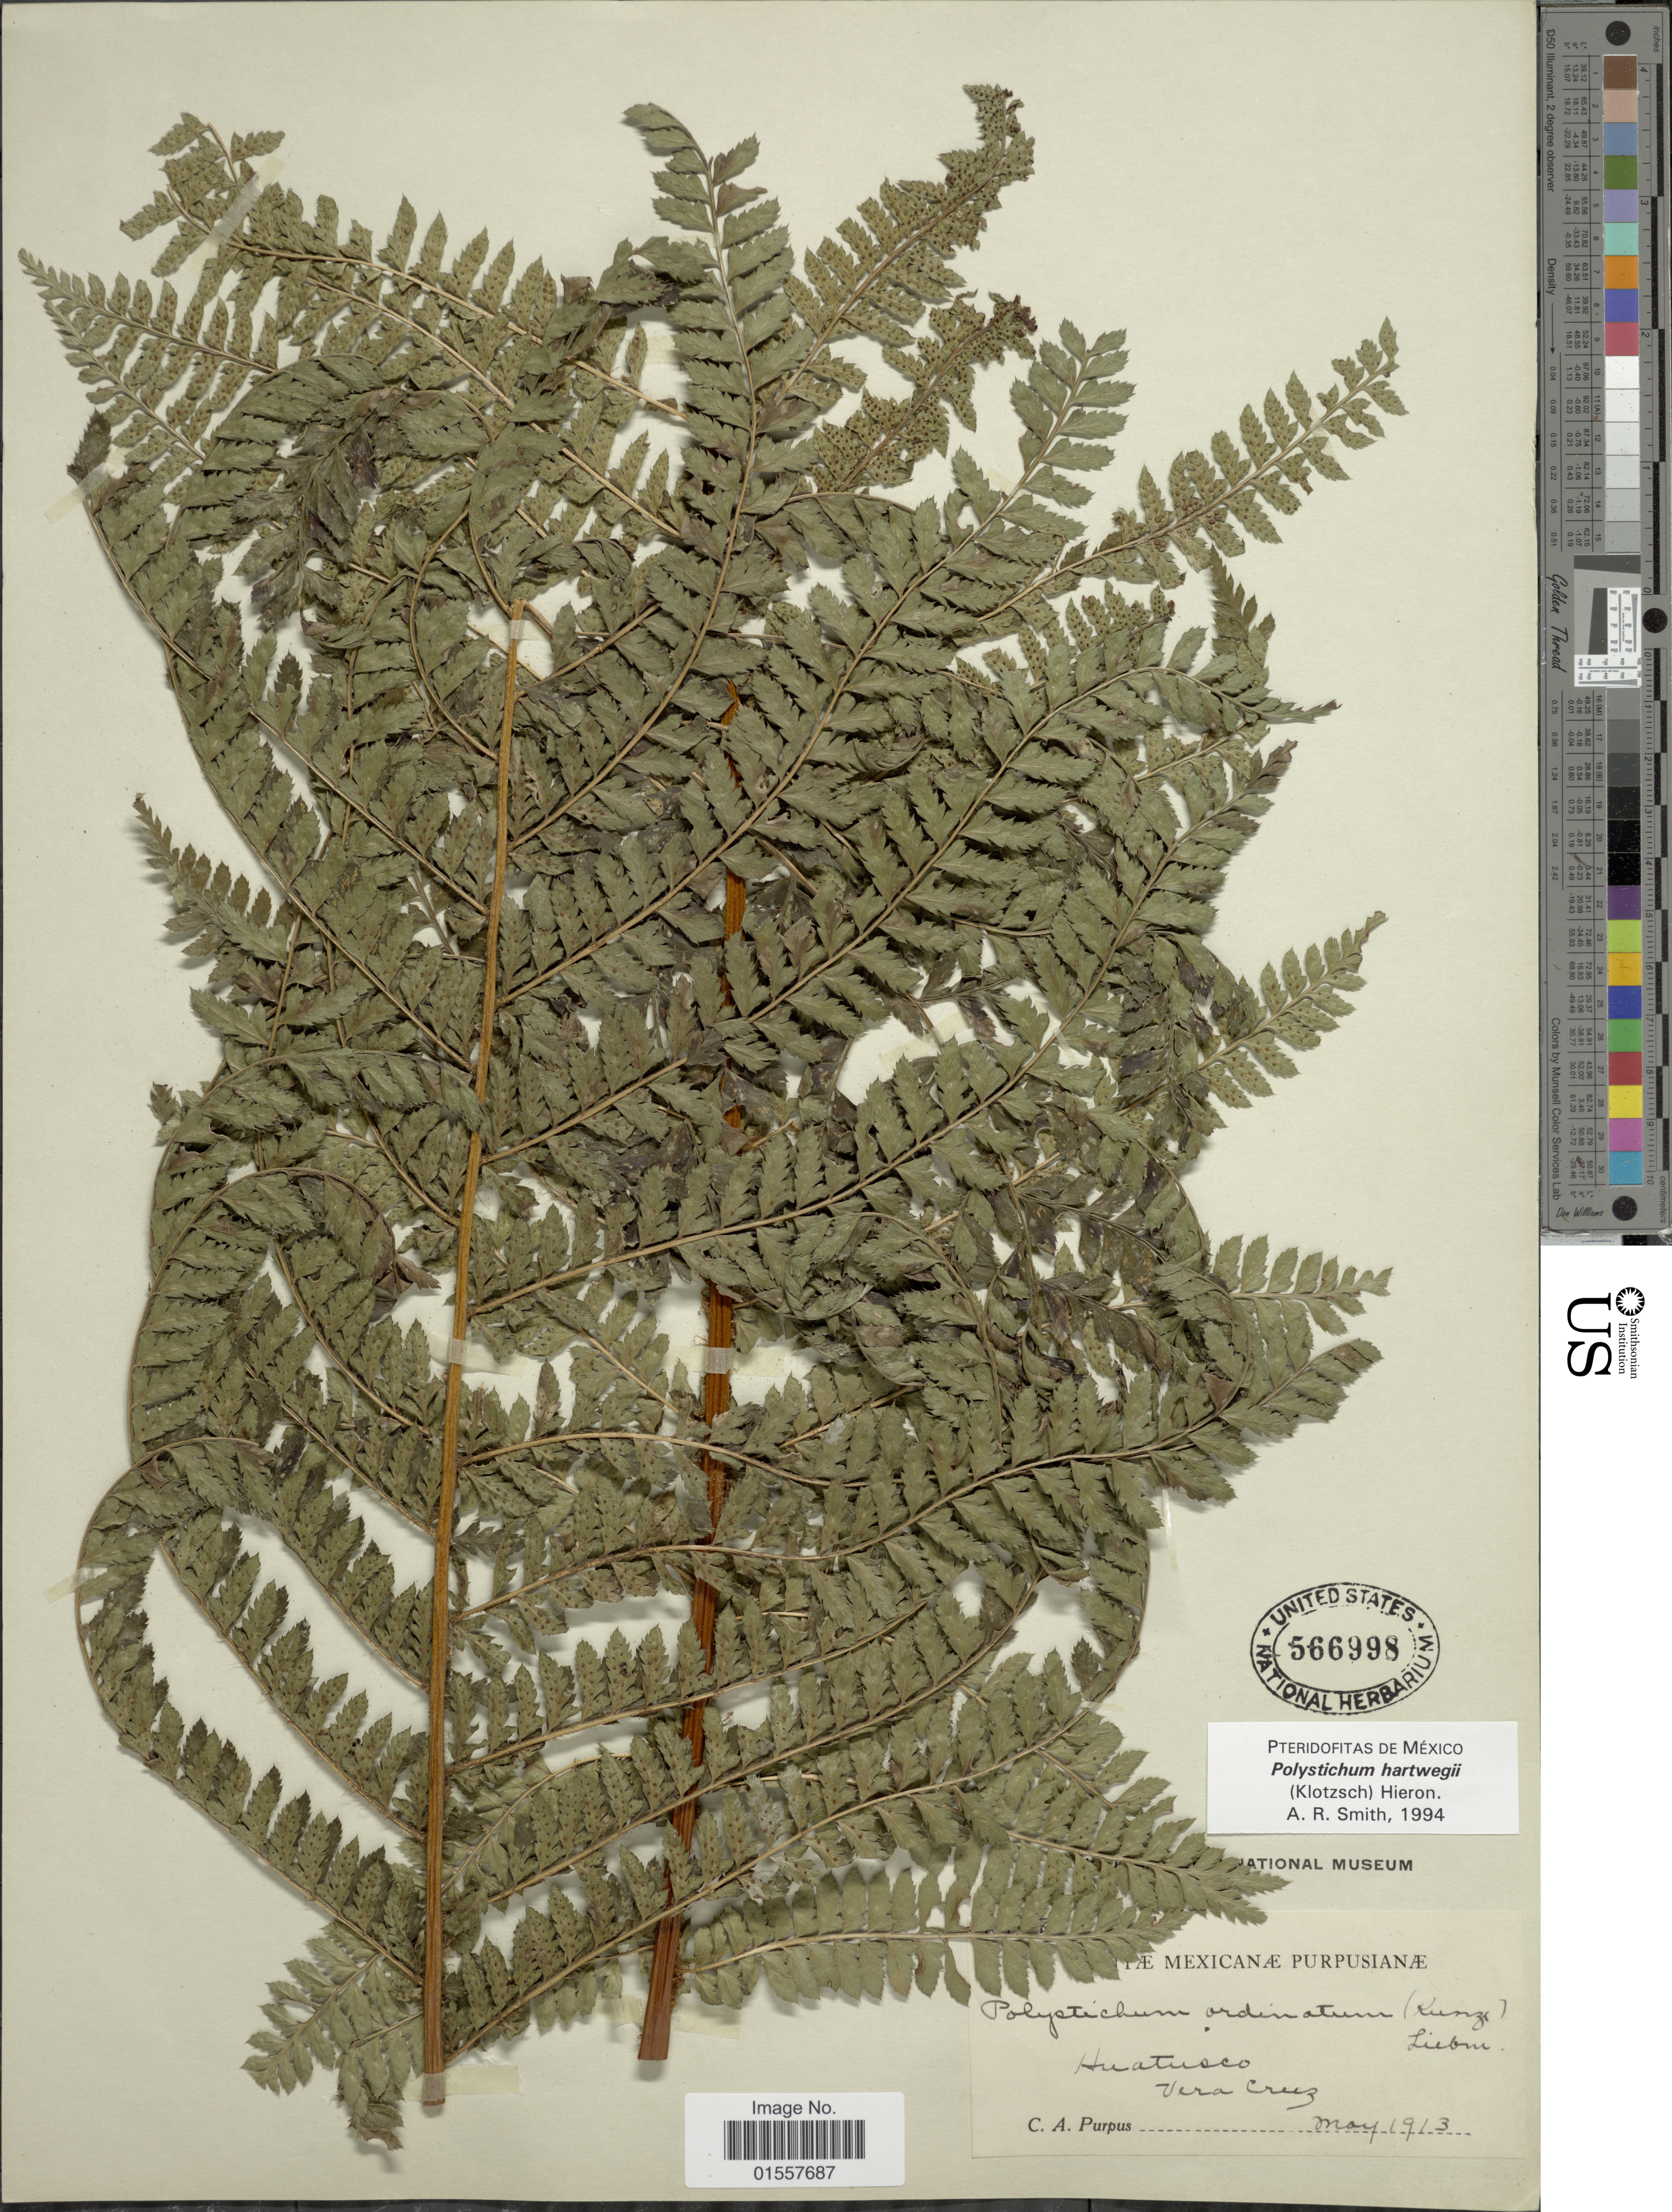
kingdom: Plantae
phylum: Tracheophyta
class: Polypodiopsida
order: Polypodiales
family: Dryopteridaceae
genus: Polystichum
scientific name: Polystichum hartwegii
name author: (Klotzsch) Hieron.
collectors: C. A. Purpus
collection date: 1913-05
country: Mexico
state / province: Veracruz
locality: Mexicanae, Huatusco, Vera Cruz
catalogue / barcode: US 566998